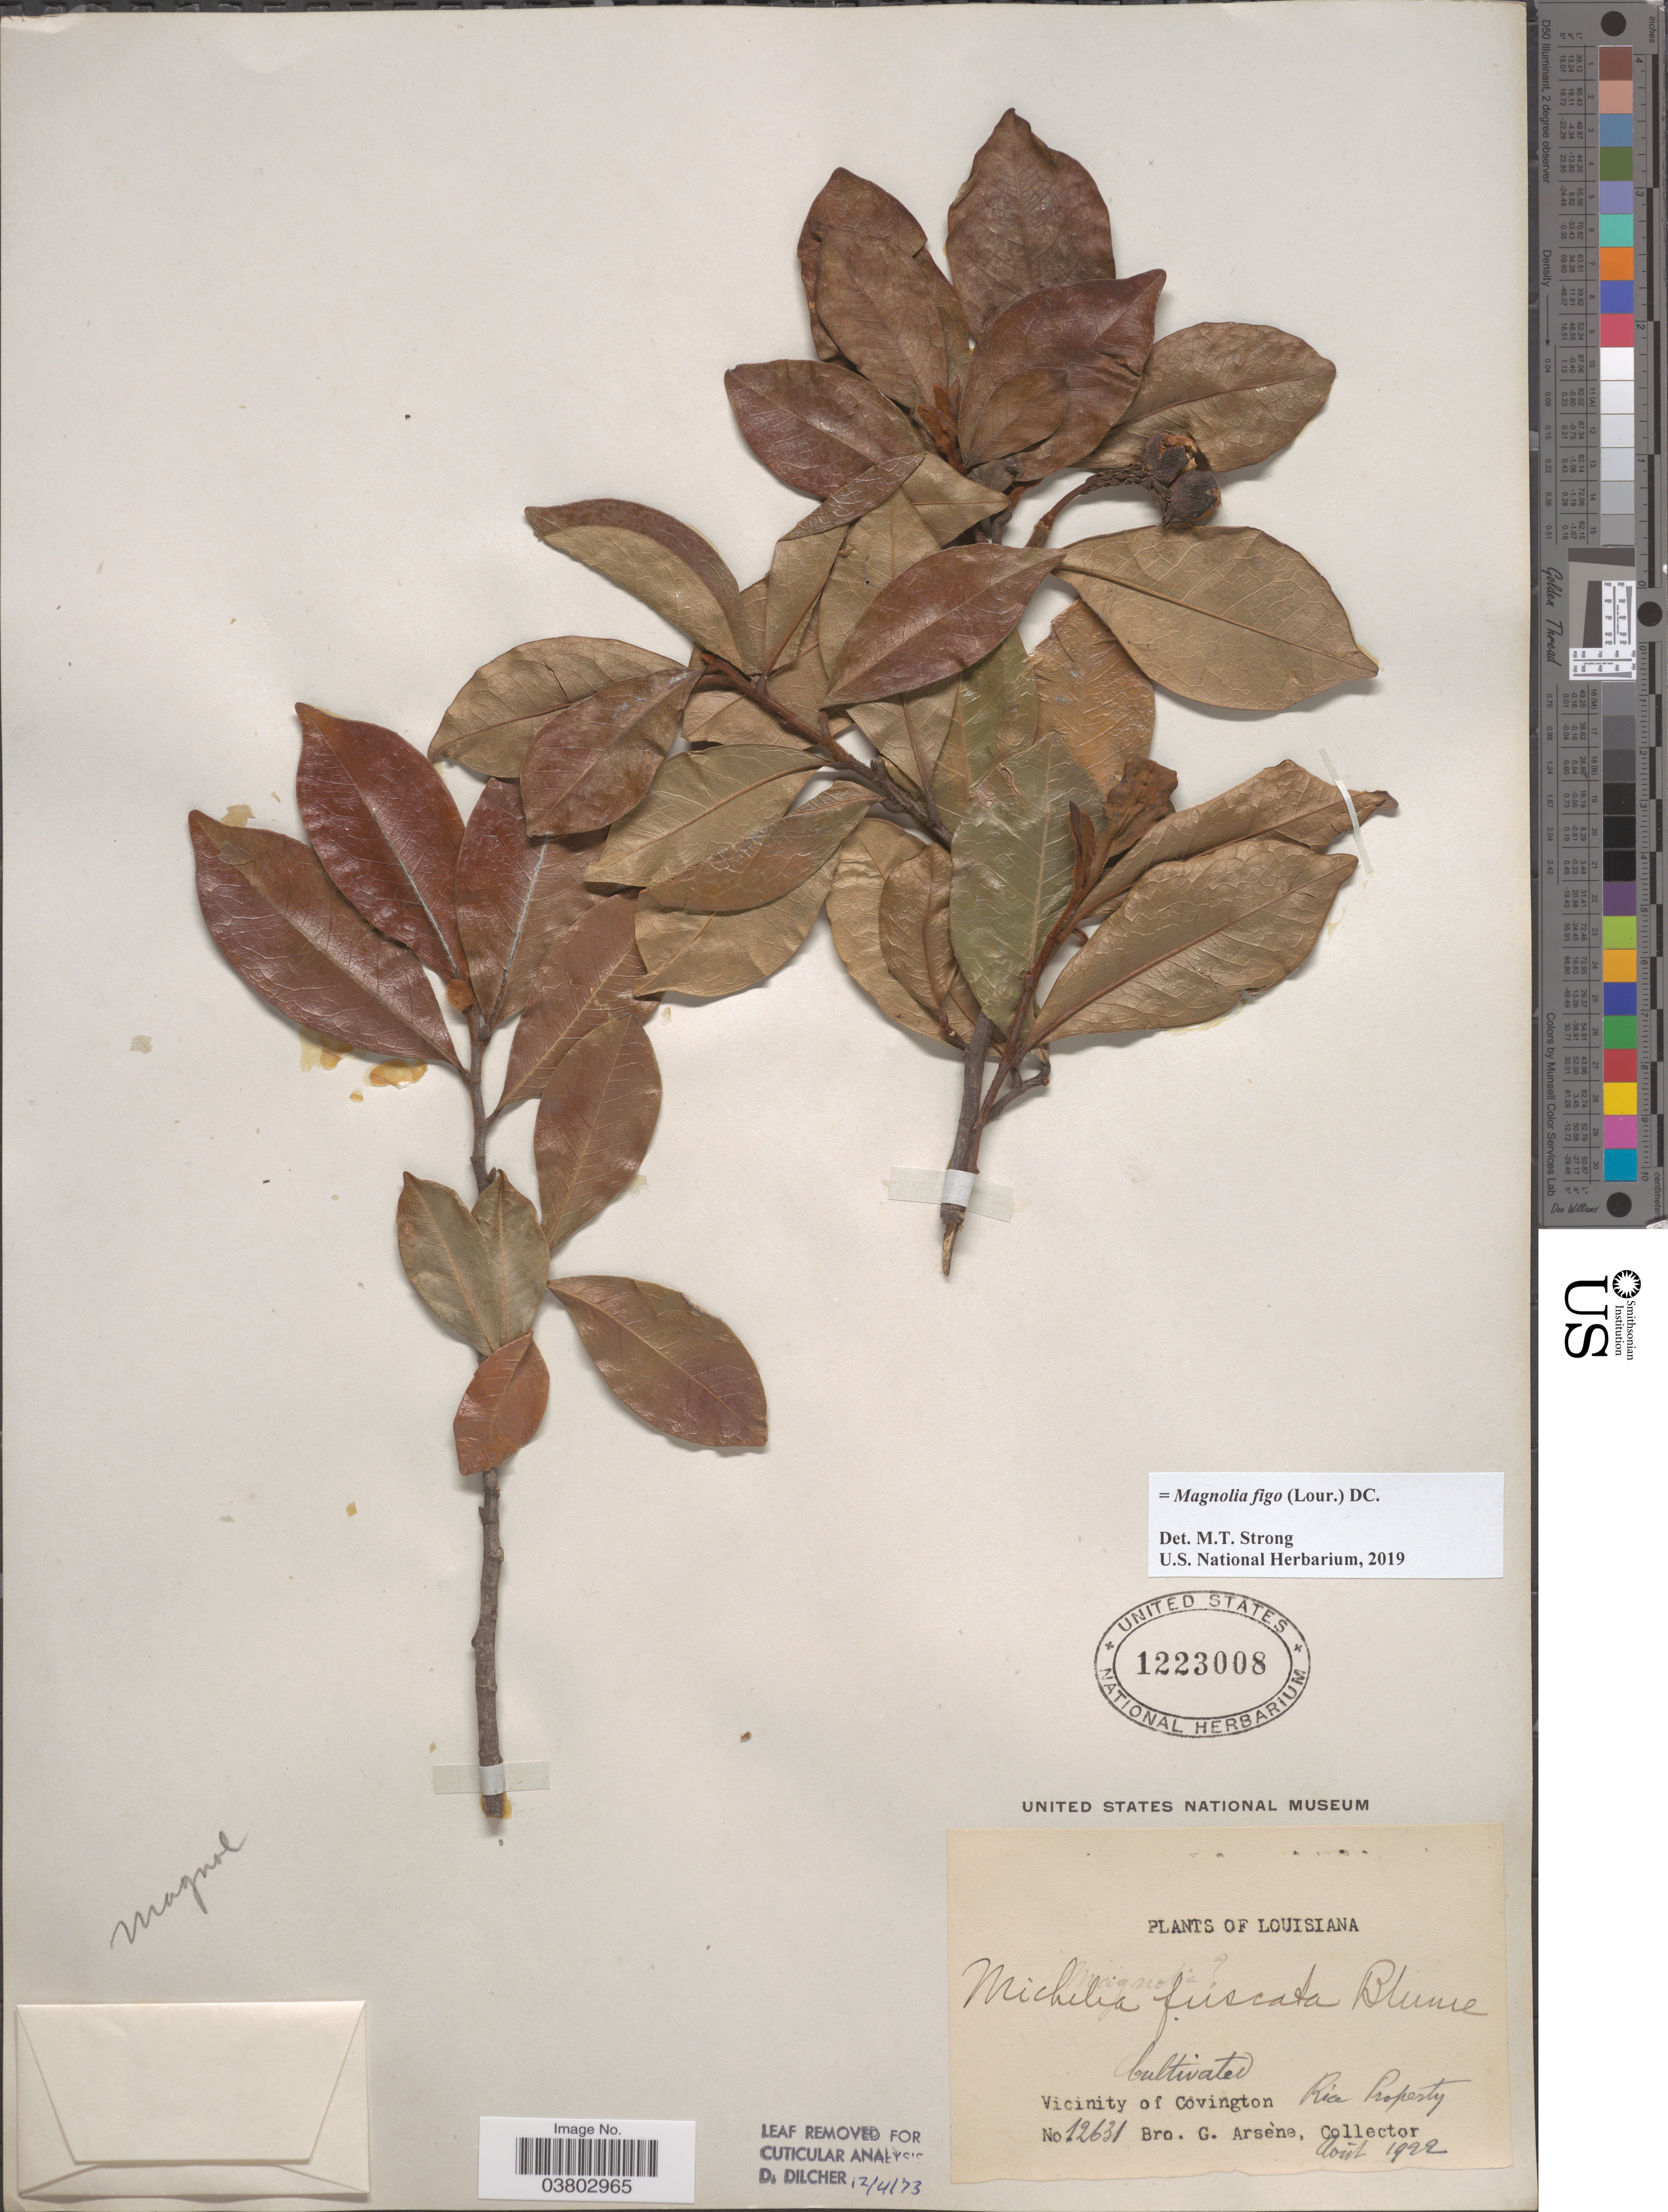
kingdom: Plantae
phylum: Tracheophyta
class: Magnoliopsida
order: Magnoliales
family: Magnoliaceae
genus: Magnolia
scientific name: Magnolia figo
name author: (Lour.) DC.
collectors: Bro. G. Arsène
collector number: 12631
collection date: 1922-08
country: United States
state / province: Louisiana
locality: Vicinity of Covington.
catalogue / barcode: US 1223008